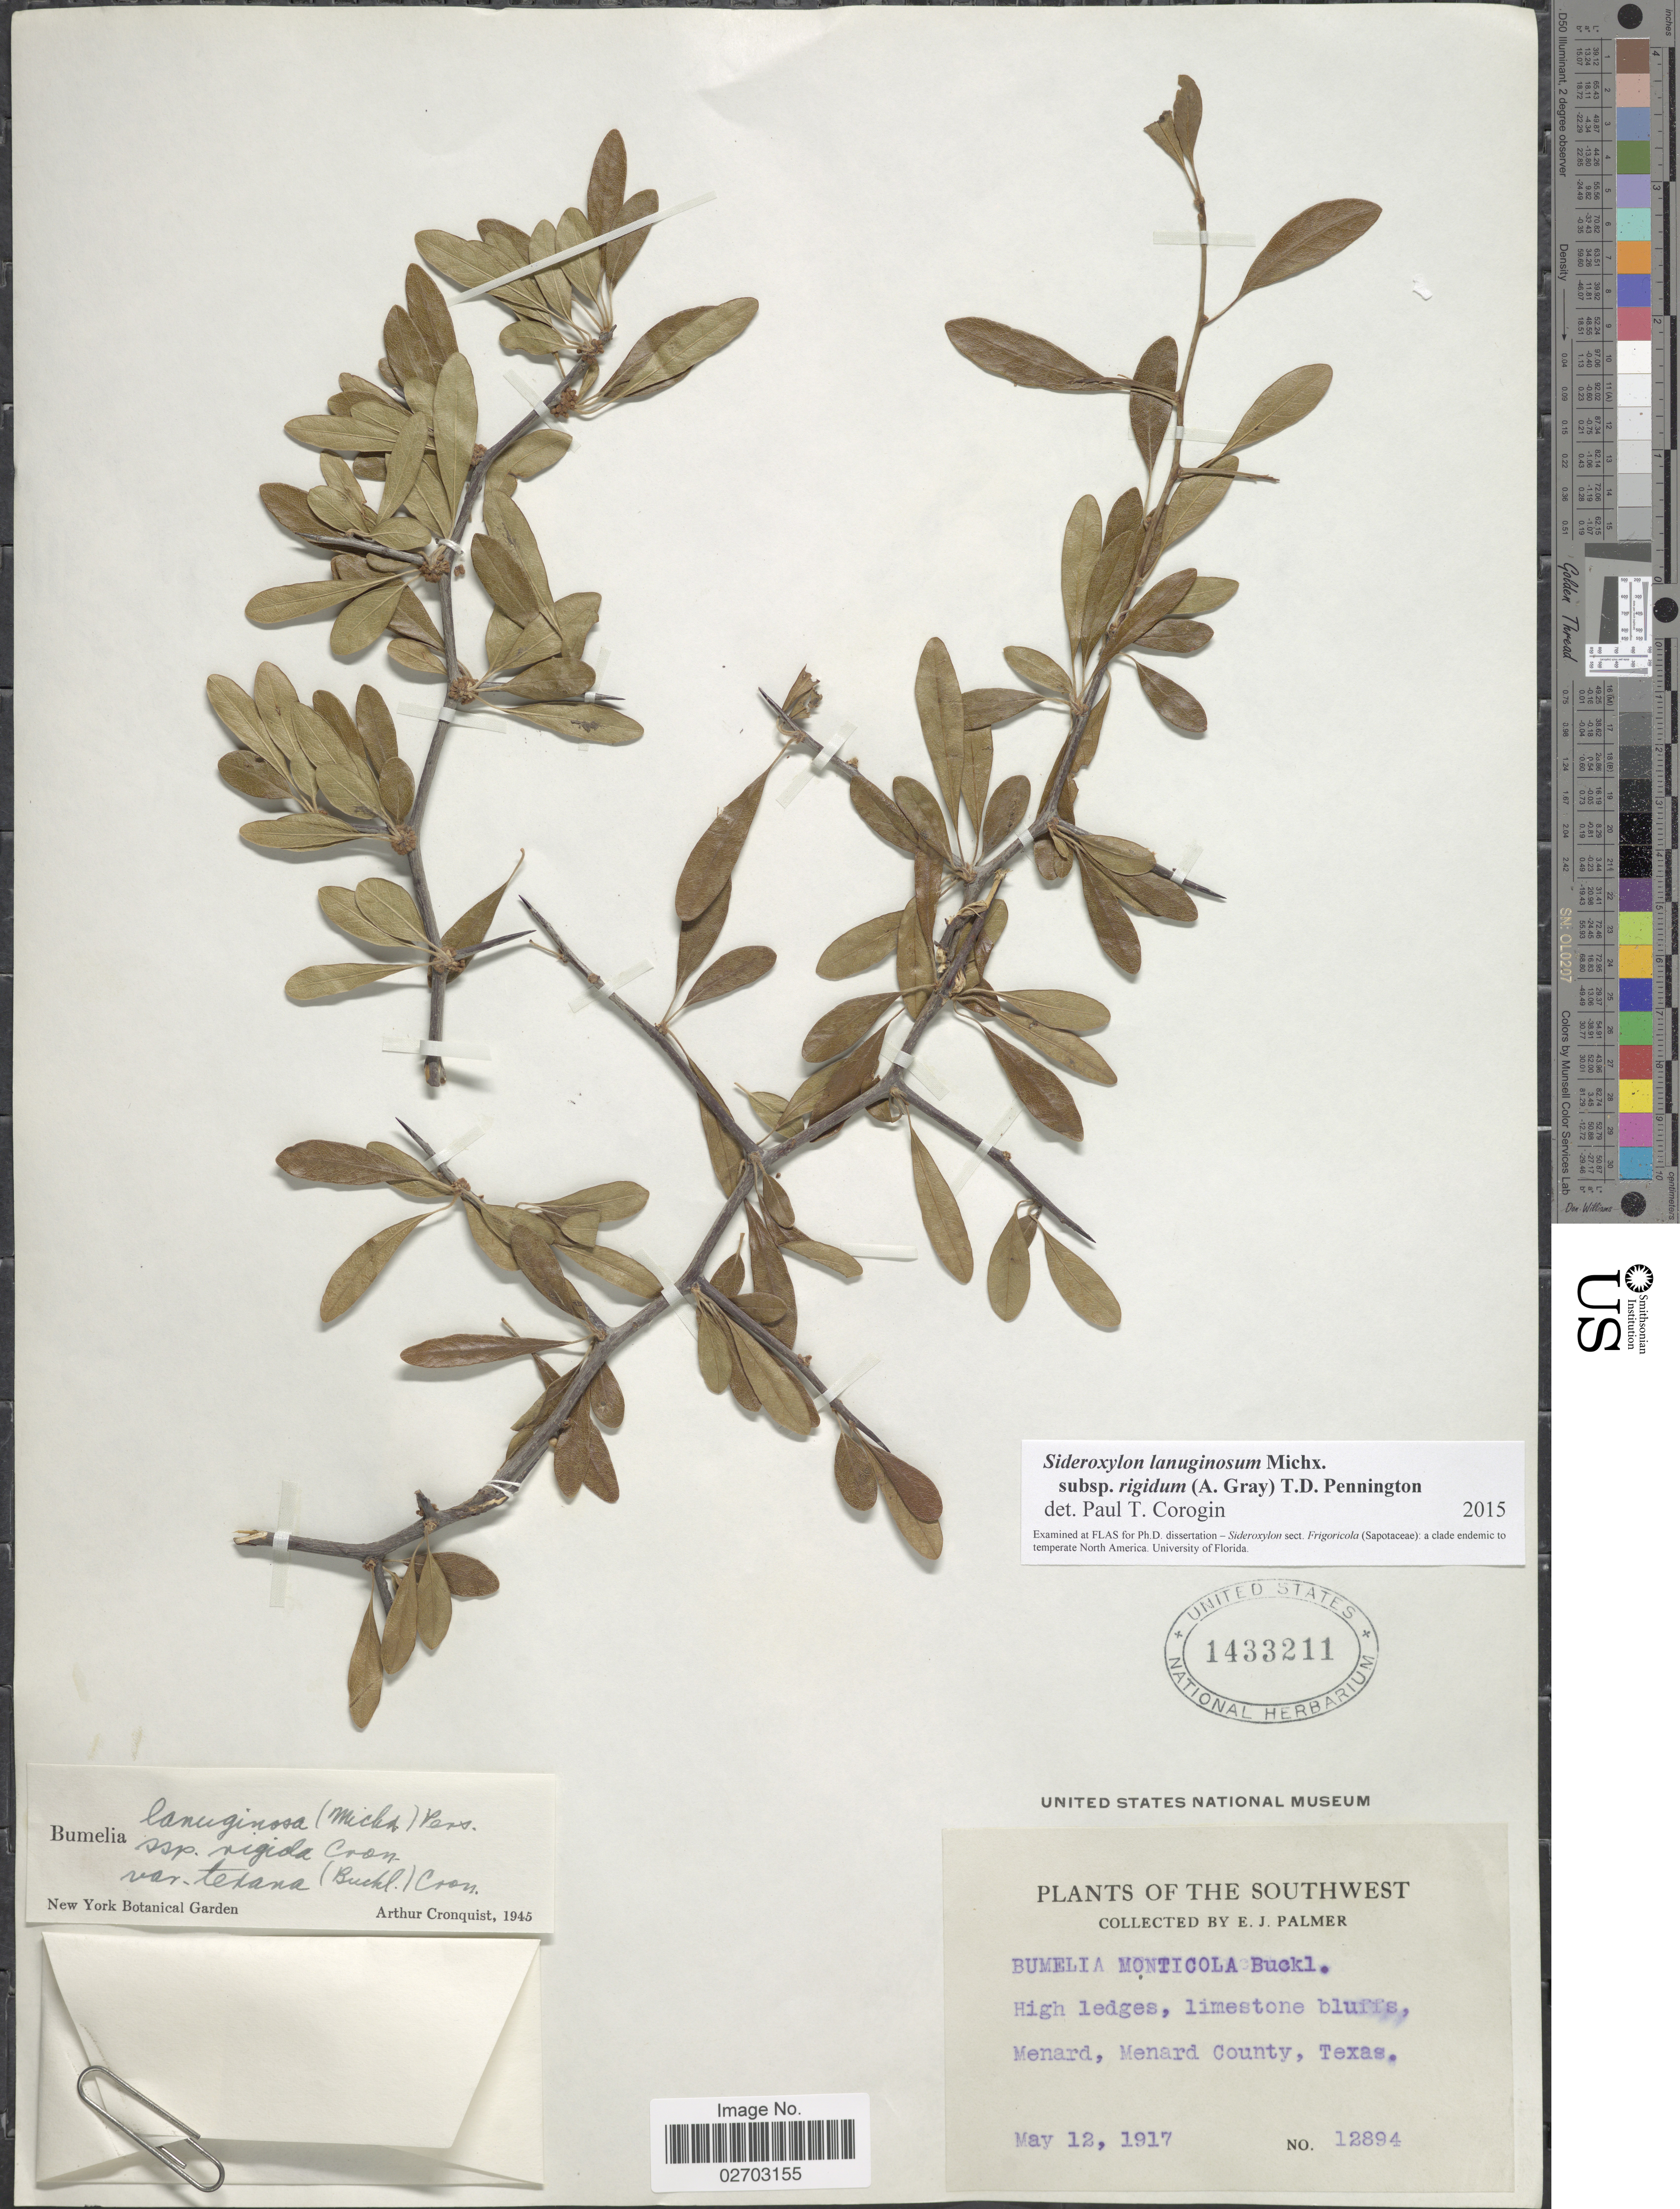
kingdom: Plantae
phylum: Tracheophyta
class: Magnoliopsida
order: Ericales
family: Sapotaceae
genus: Sideroxylon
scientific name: Sideroxylon lanuginosum subsp. rigidum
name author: (A. Gray) T.D. Penn.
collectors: E. J. Palmer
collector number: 12894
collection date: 1917-05-12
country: United States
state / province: Texas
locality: Southwest, high ledges, limestone bluffs, Menard, Menard County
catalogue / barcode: US 1433211